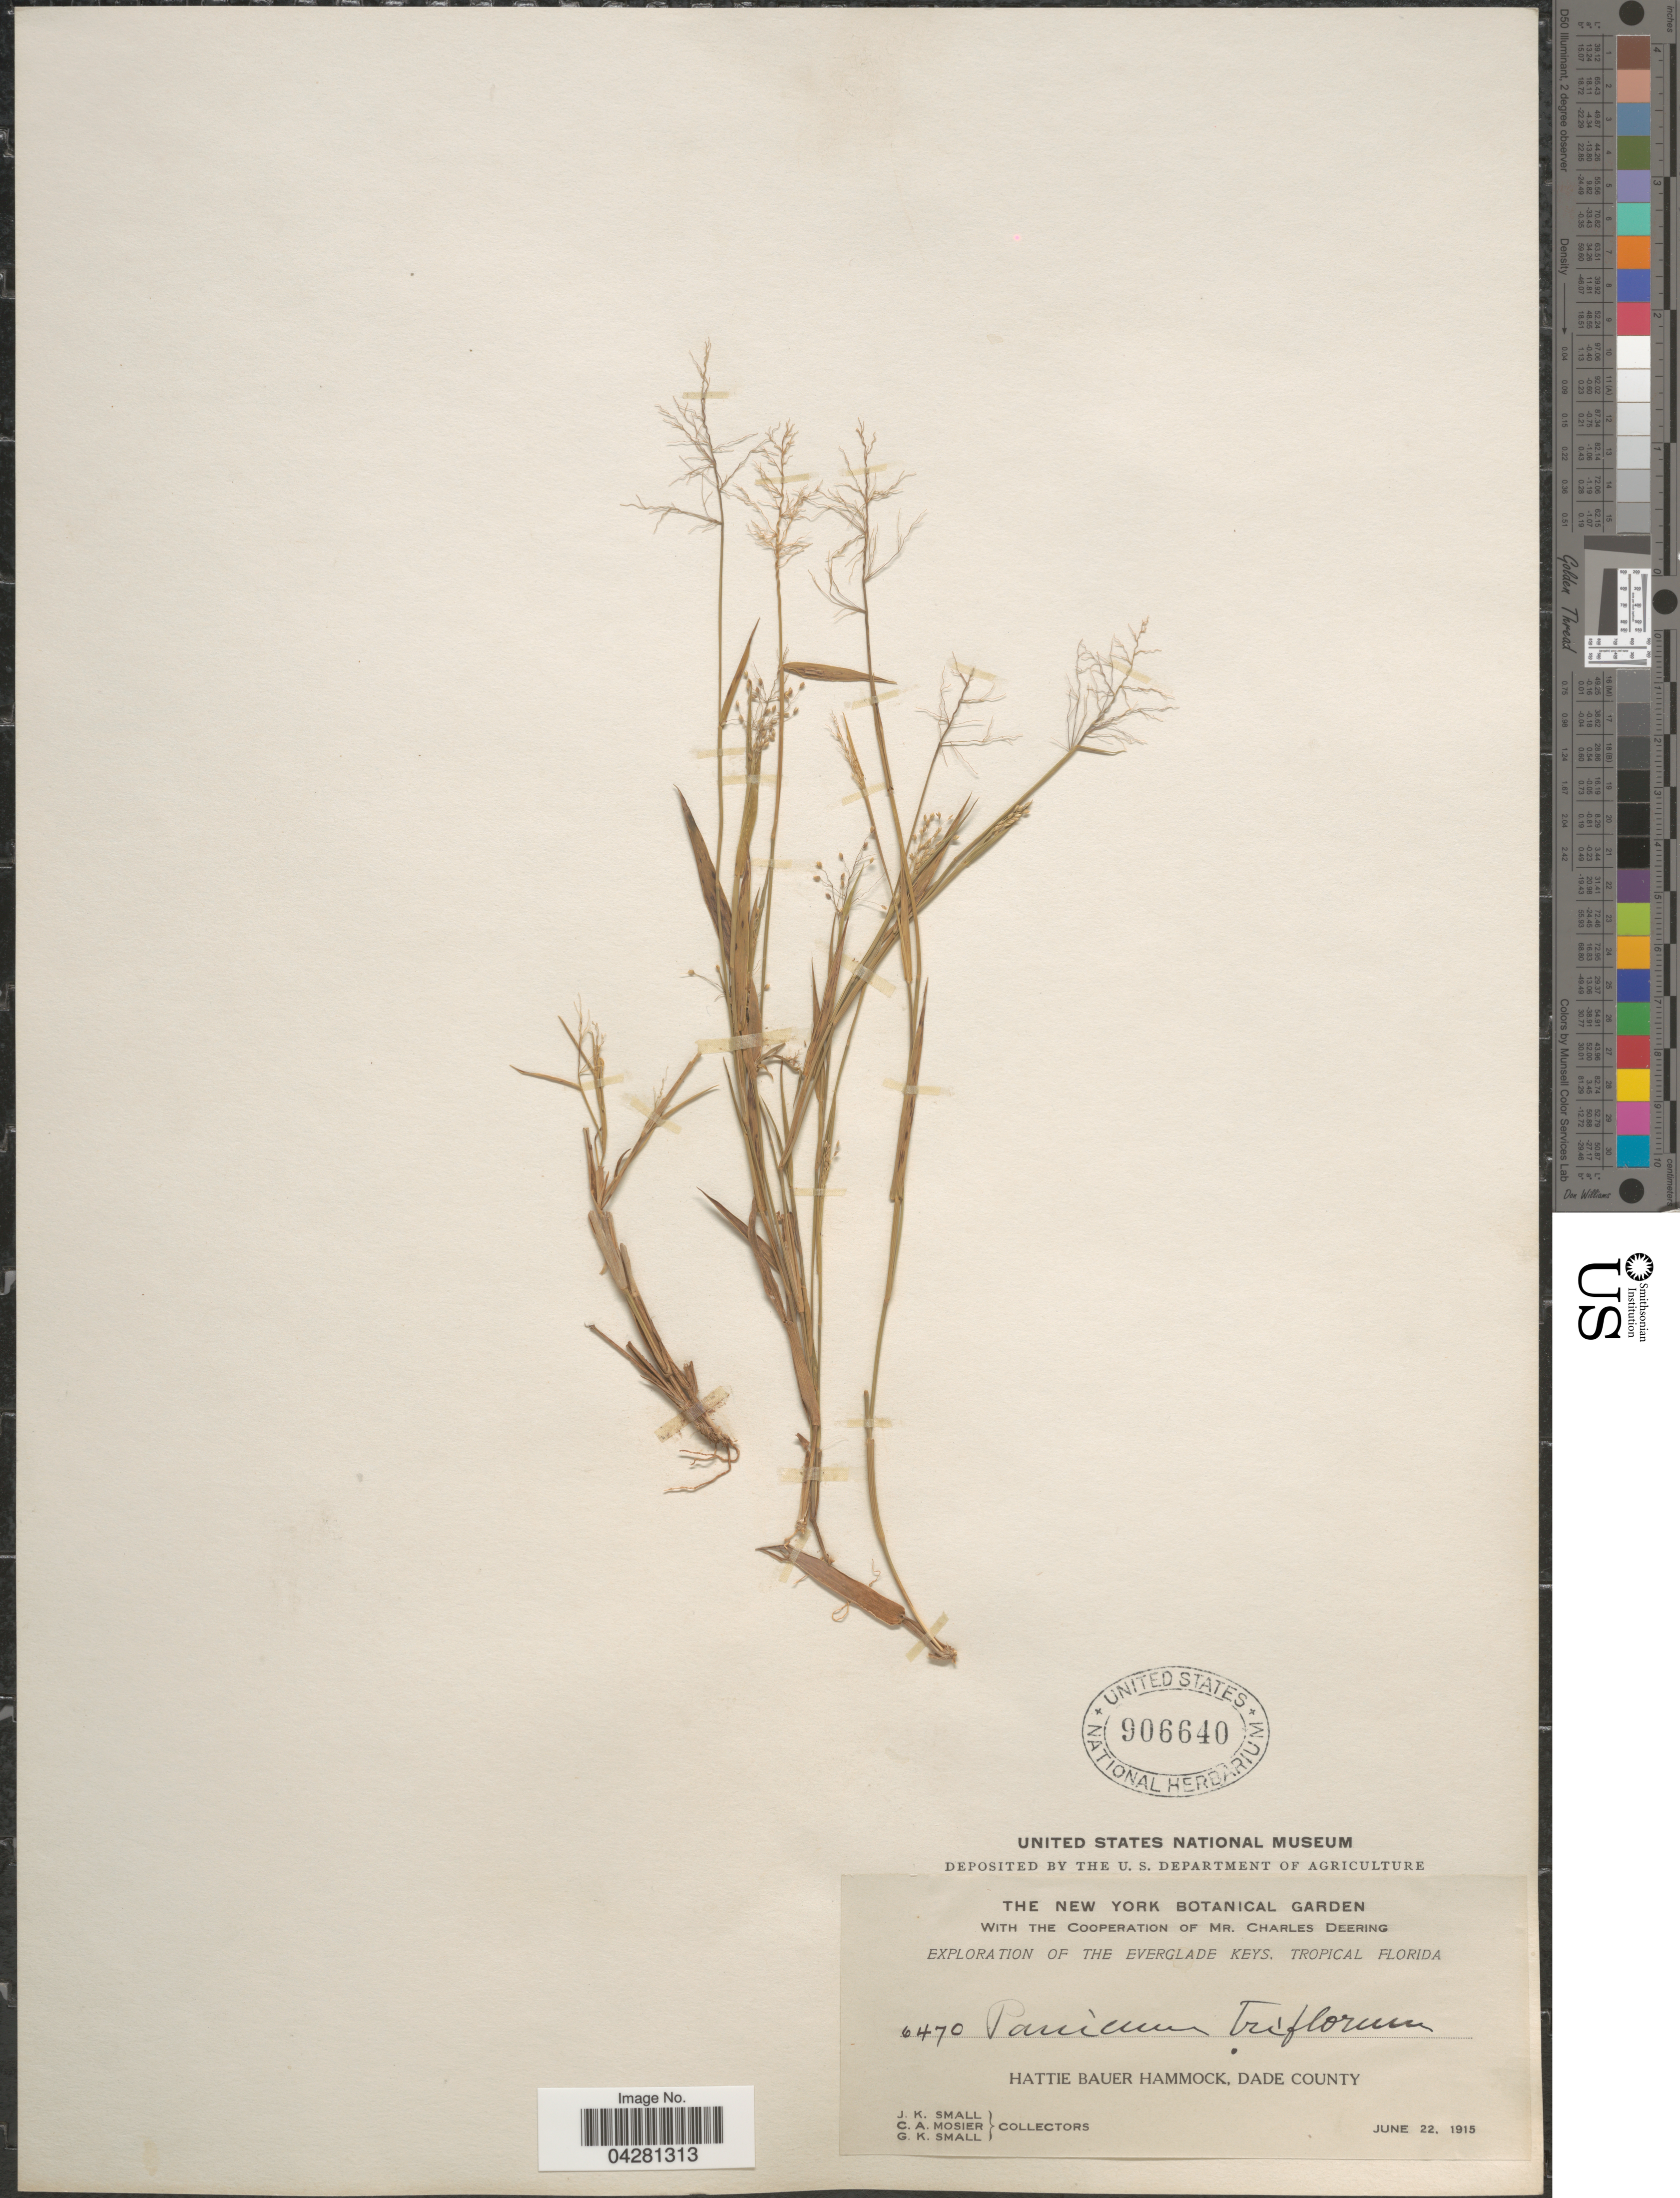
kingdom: Plantae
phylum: Tracheophyta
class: Liliopsida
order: Poales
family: Poaceae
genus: Dichanthelium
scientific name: Dichanthelium dichotomum var. unciphyllum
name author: (Trin.) Davidse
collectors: J. K. Small, C. A. Mosier & G. K. Small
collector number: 6470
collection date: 1915-06-22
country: United States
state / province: Florida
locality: Exploration of The Everglade Keys, Tropical Florida. Hattie Bauer Hammock, Dade County.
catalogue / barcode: US 906640